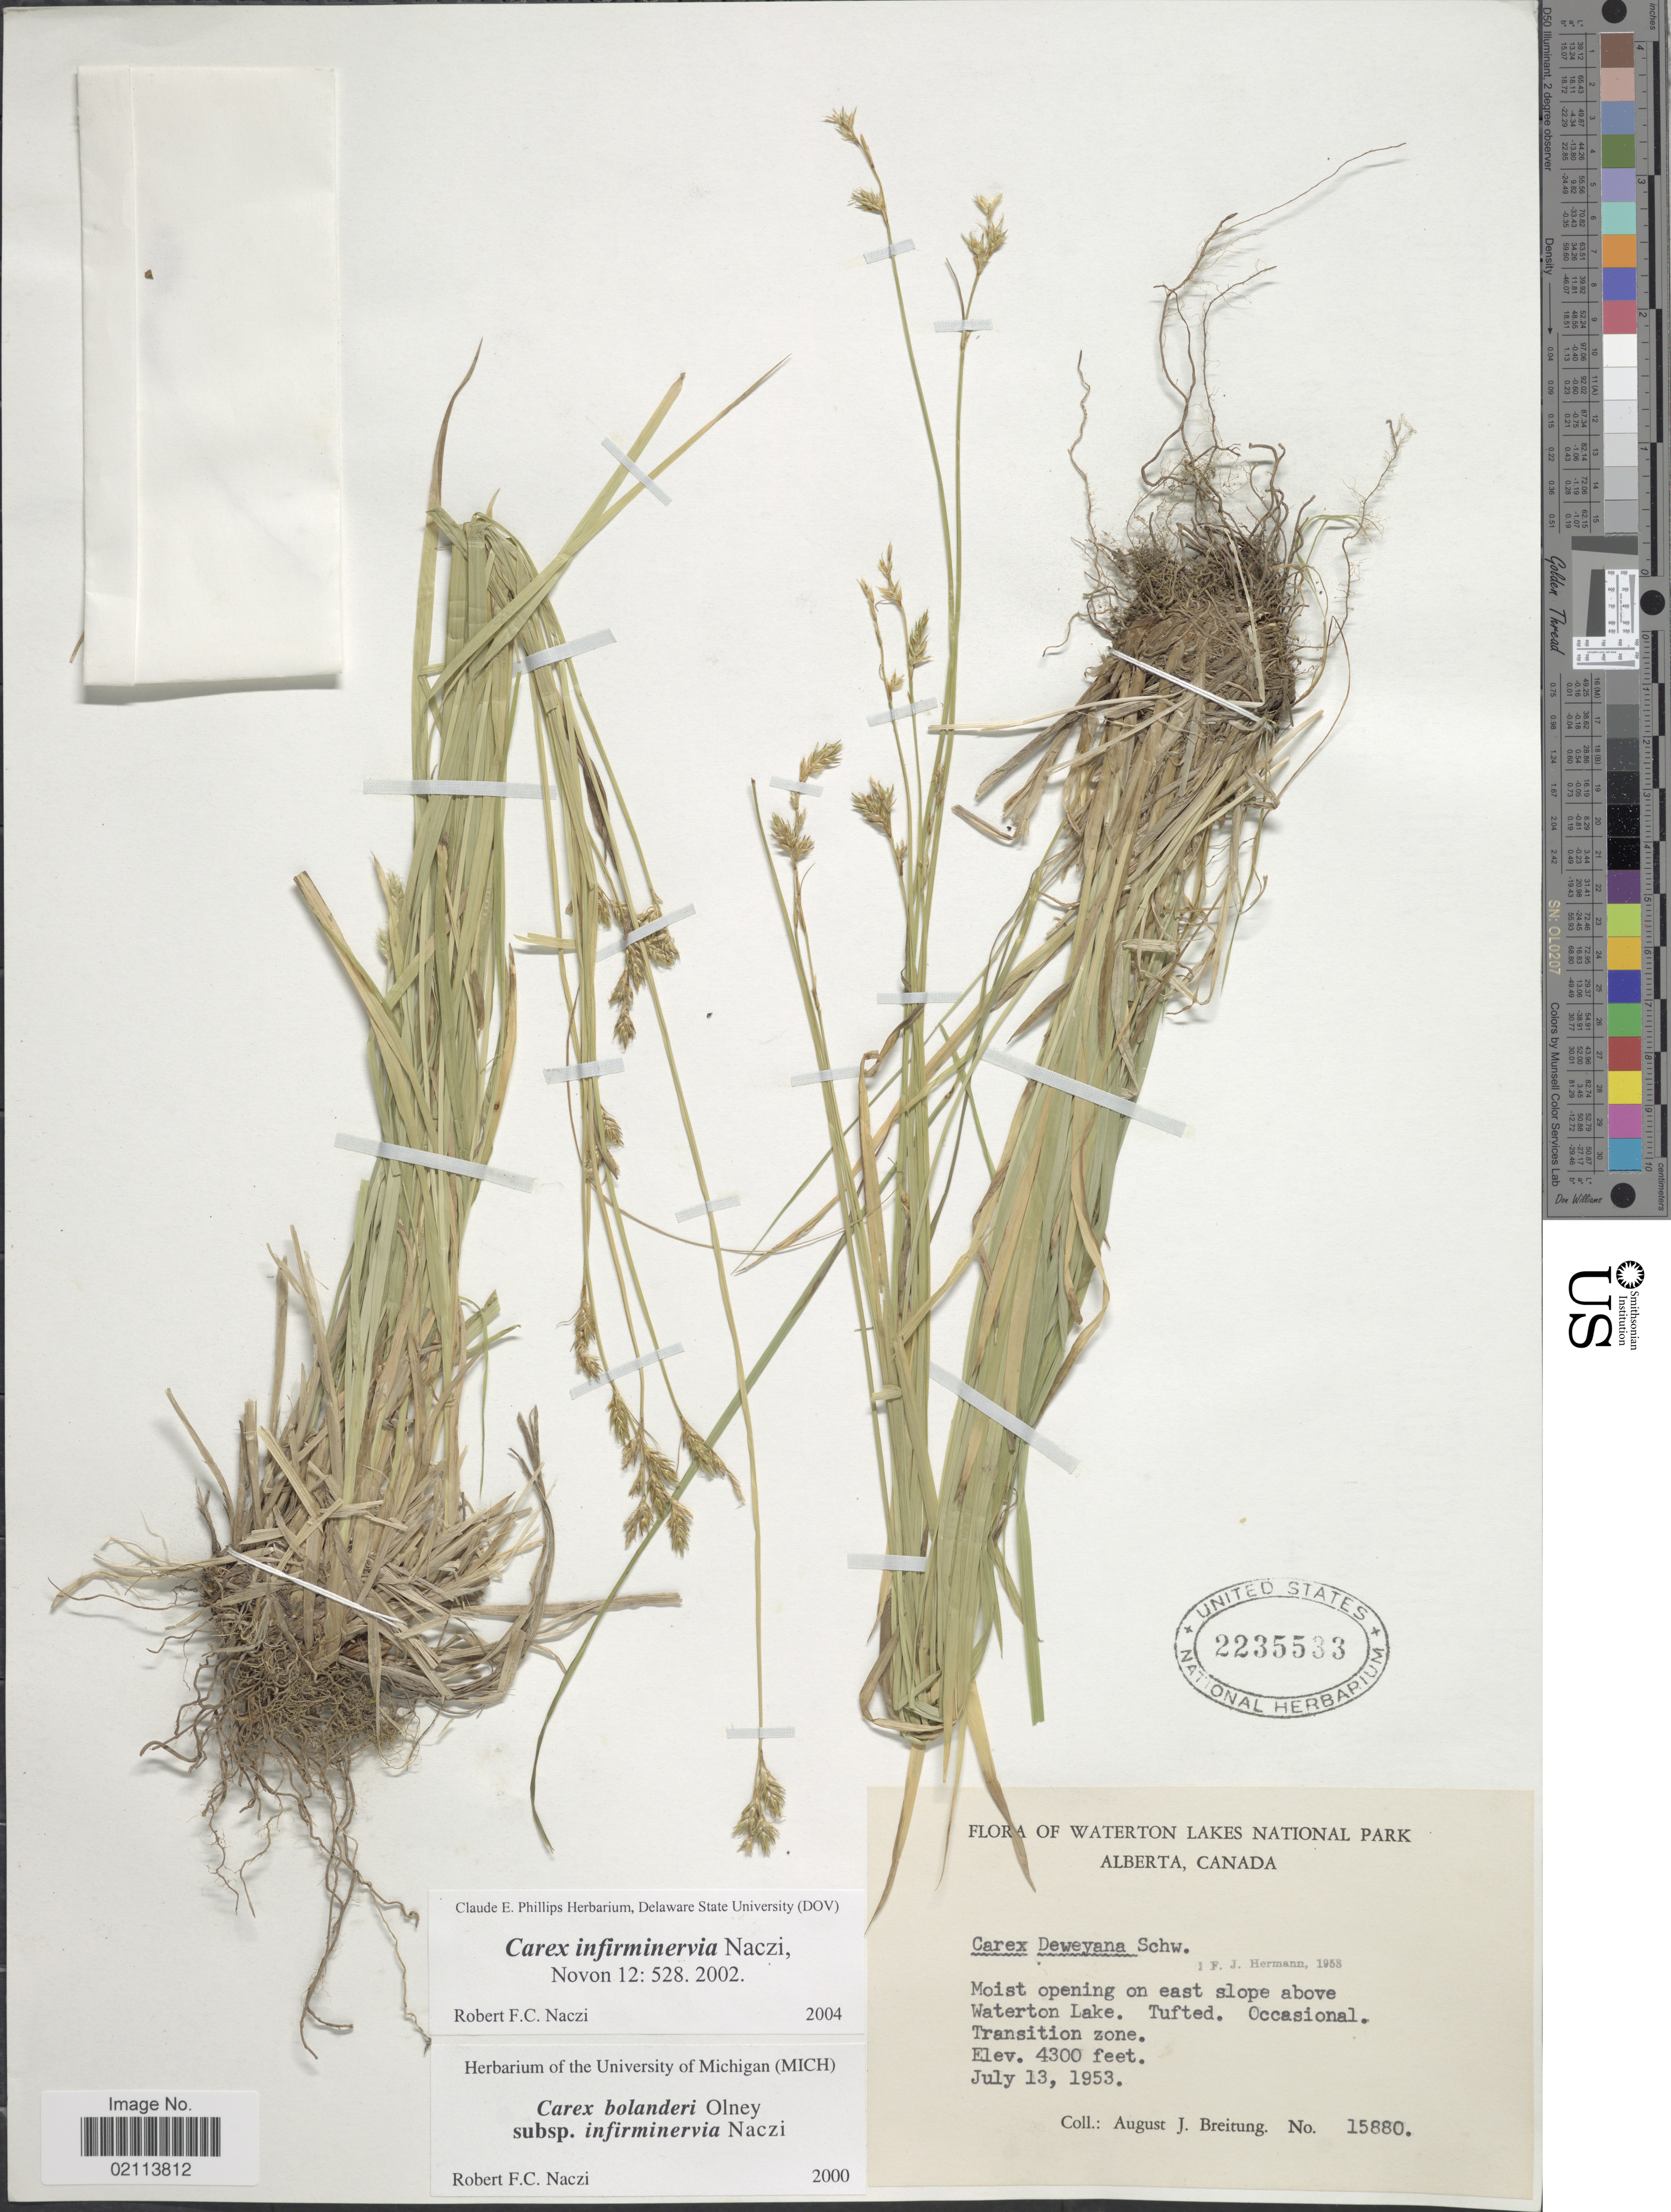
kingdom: Plantae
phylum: Tracheophyta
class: Liliopsida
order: Poales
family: Cyperaceae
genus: Carex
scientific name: Carex infirminervia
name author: Naczi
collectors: A. Breitung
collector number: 15880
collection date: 1953-07-13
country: Canada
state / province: Alberta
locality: Waterton Lakes National Park, Alberta, Moist opening on east slope above Waterton Lake, Tufted, Occasional, Transition zone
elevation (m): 1311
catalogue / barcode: US 2235533